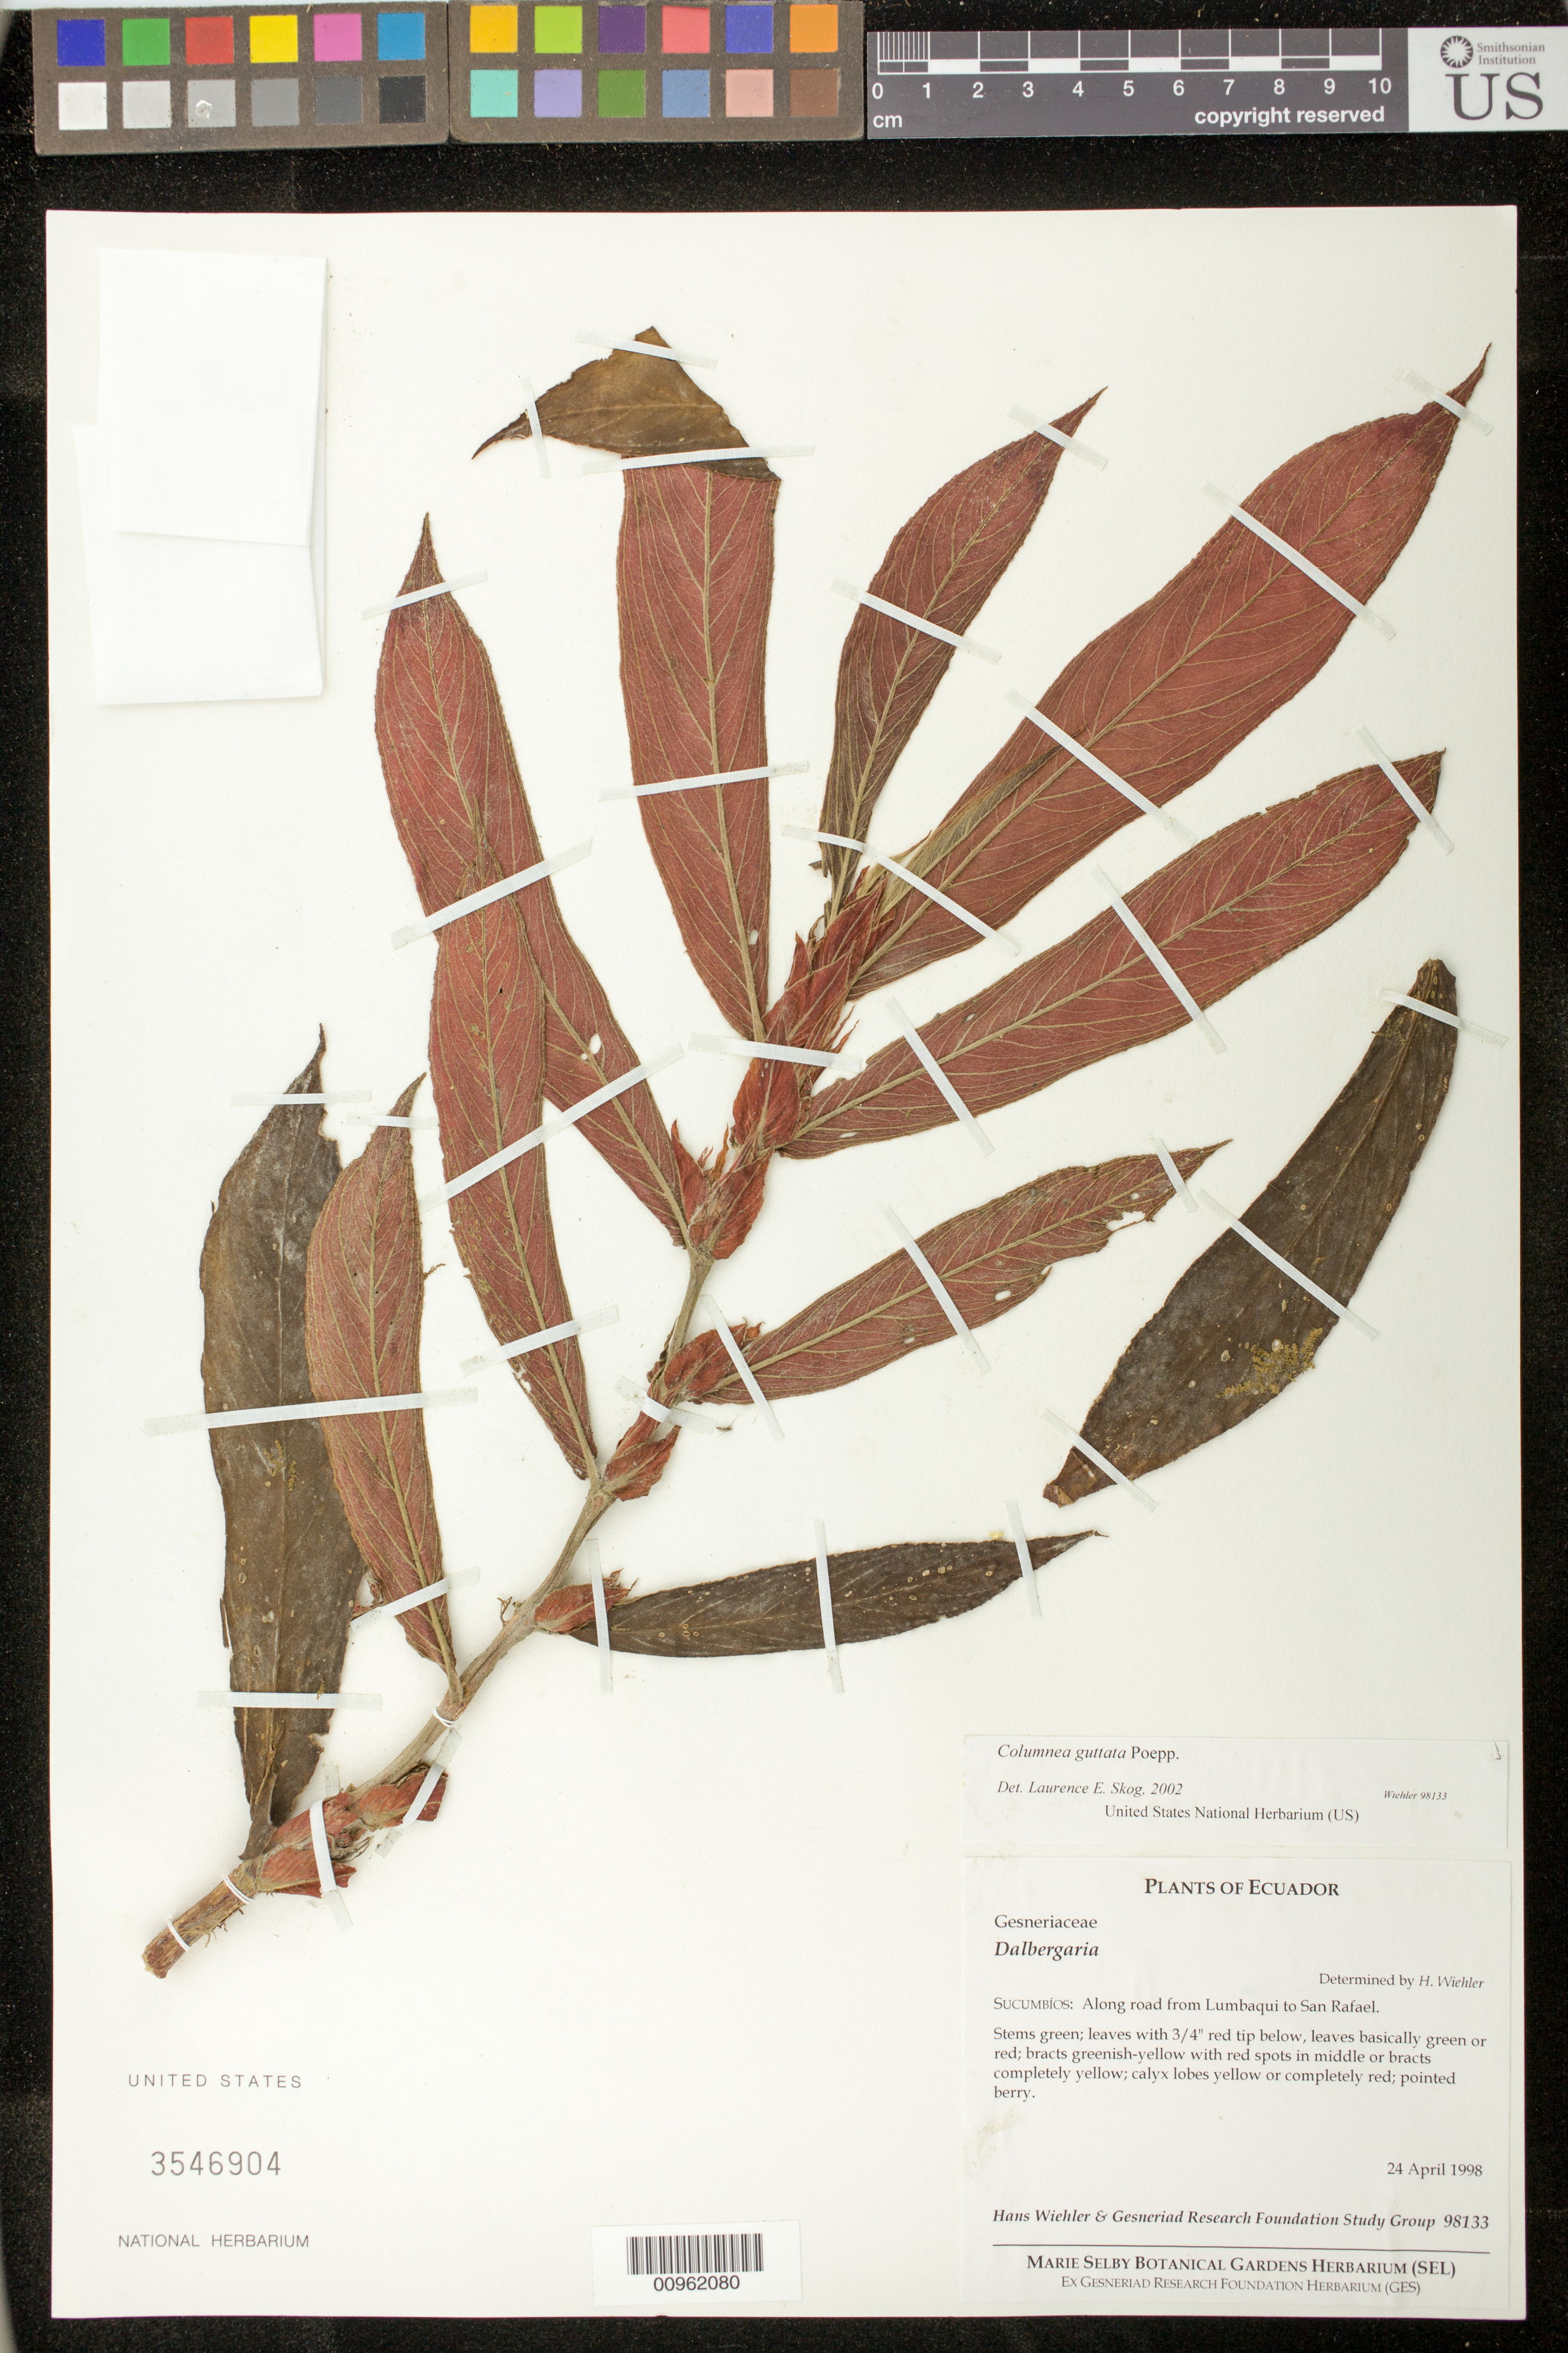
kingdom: Plantae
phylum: Tracheophyta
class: Magnoliopsida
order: Lamiales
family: Gesneriaceae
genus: Columnea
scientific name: Columnea guttata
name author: Poepp.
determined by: Skog, Laurence E.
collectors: H. J. Wiehler & GRF Study Group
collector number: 98133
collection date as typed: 24 Apr 1998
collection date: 1998-04-24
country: Ecuador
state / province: Sucumbíos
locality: Sucumbíos: along road from Lumbaqui to San Rafael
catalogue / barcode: US 3546904